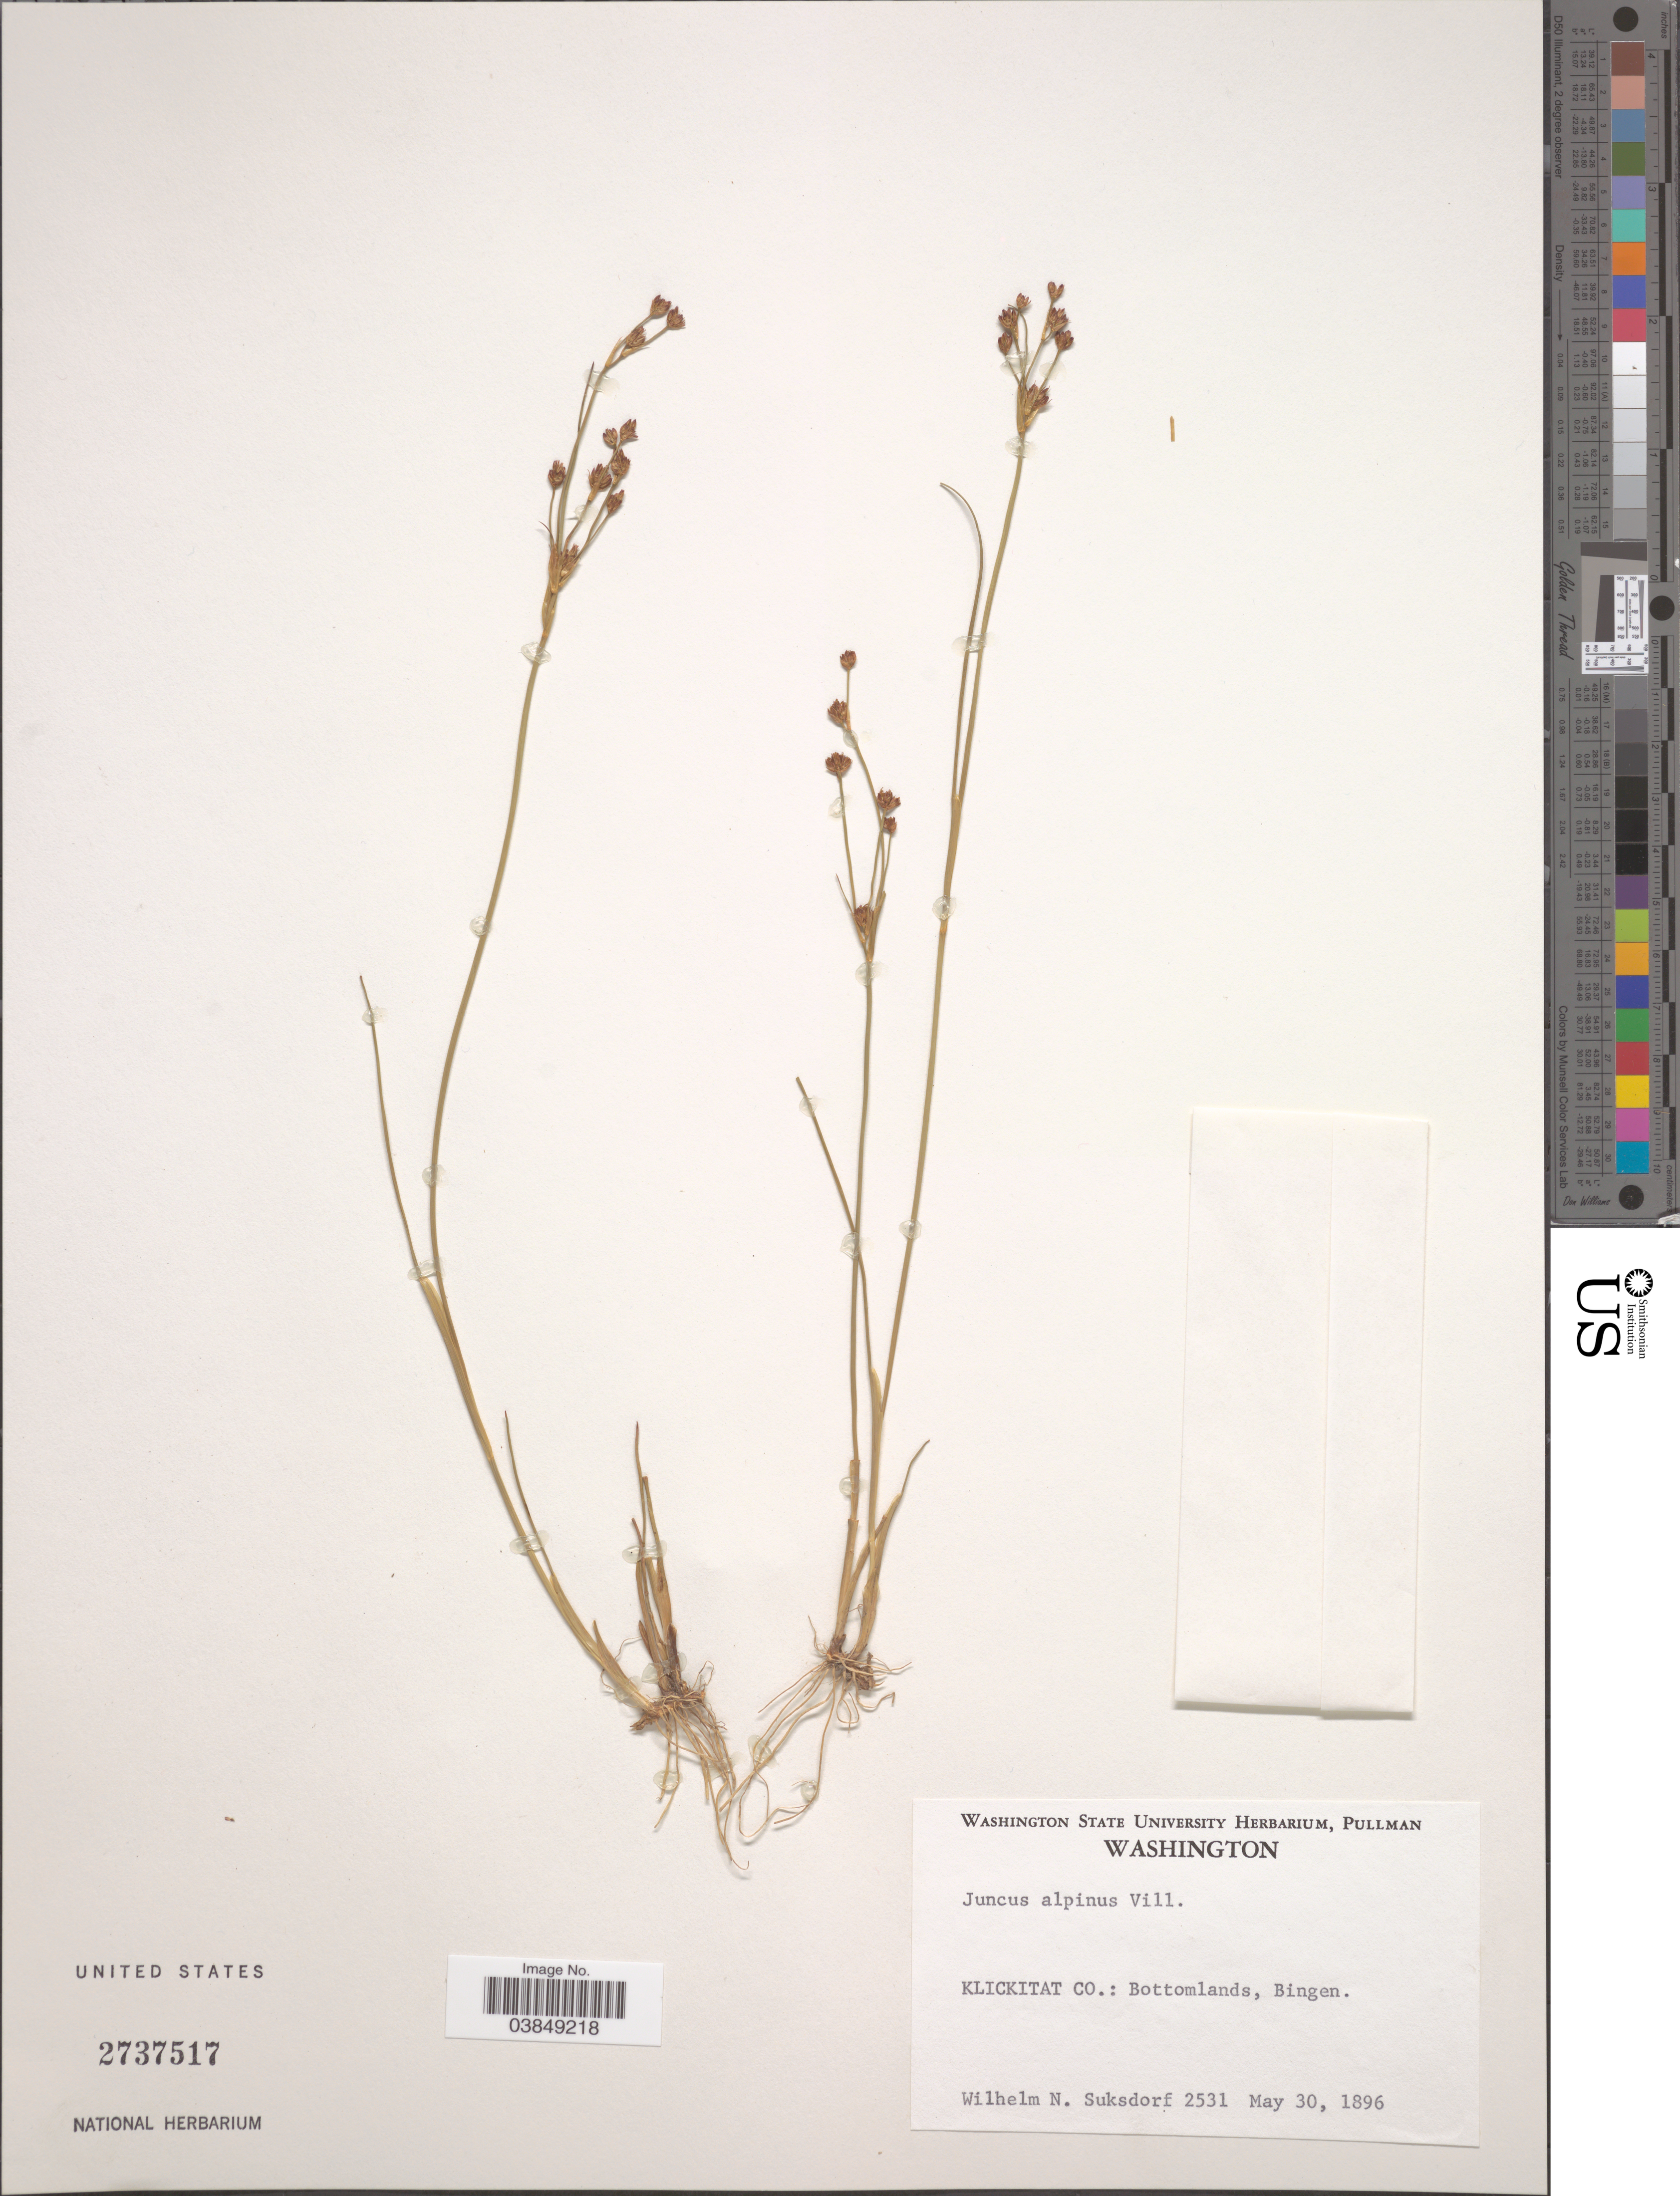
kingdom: Plantae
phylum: Tracheophyta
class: Liliopsida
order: Poales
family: Juncaceae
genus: Juncus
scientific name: Juncus alpinus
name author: Vill.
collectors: W. N. Suksdorf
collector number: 2531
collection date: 1896-05-30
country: United States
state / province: Washington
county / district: Klickitat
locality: Klickitat Co.: Bottomlands, Bingen.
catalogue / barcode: US 2737517